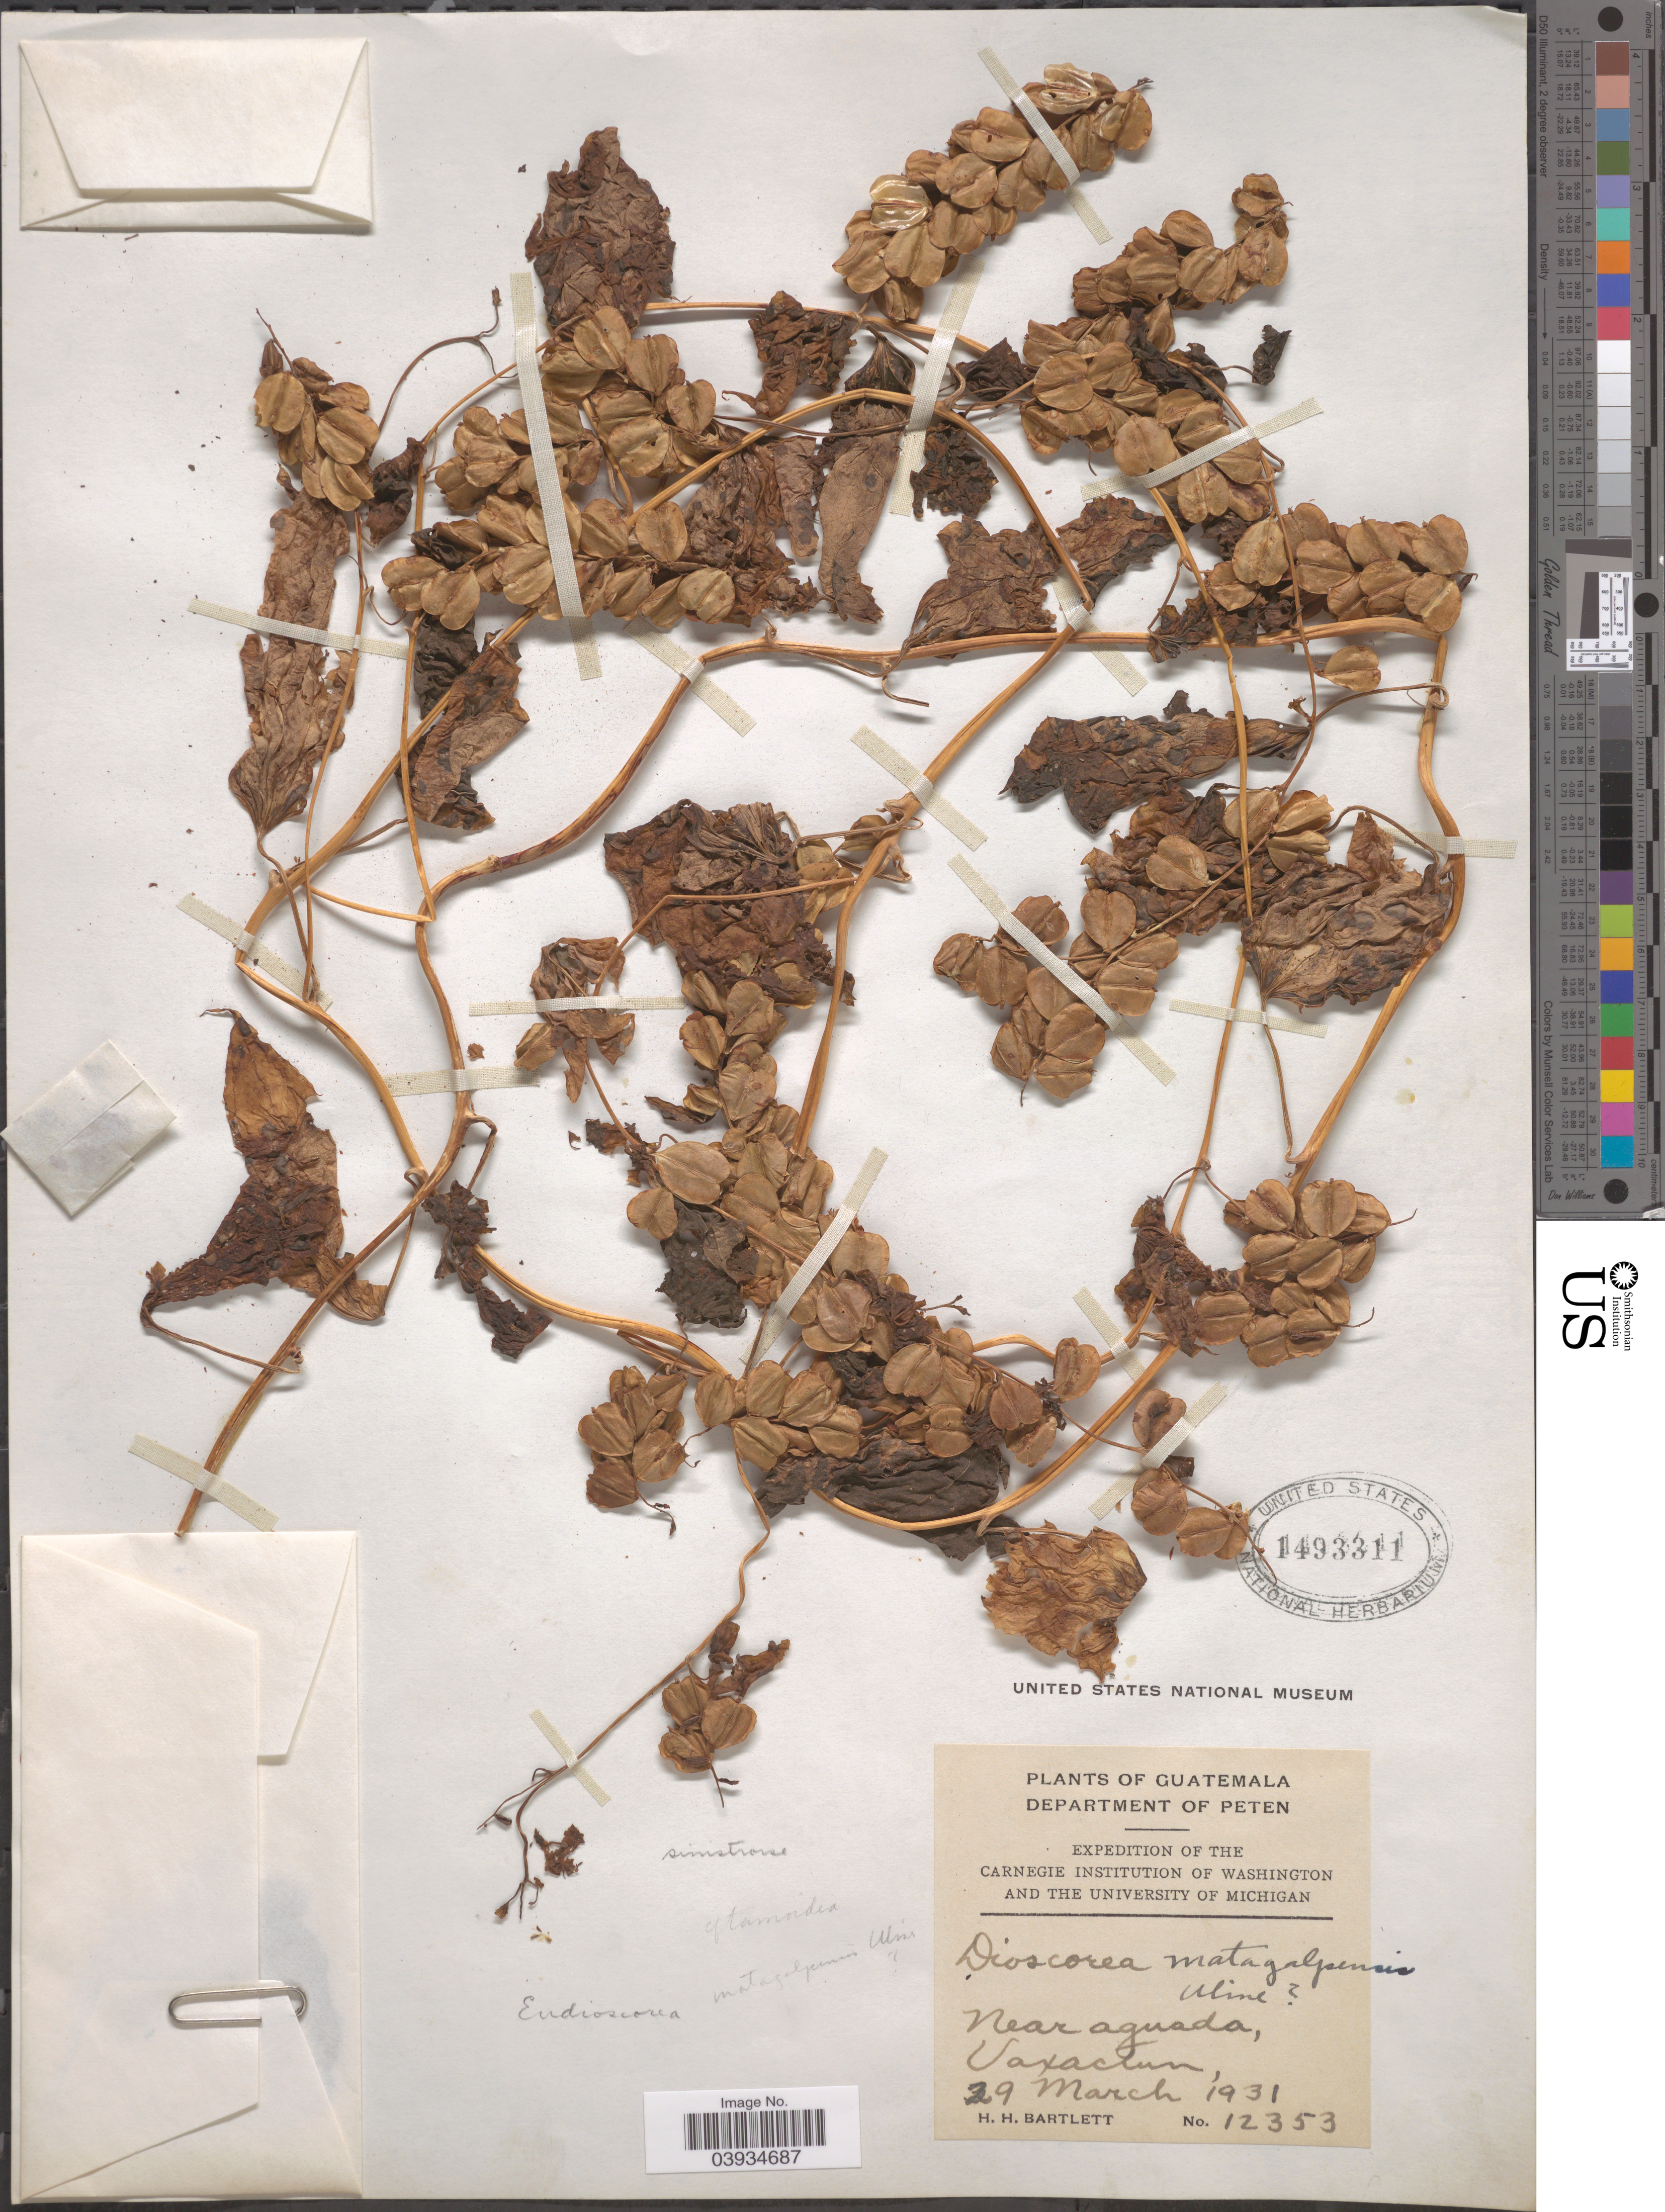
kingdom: Plantae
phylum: Tracheophyta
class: Liliopsida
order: Dioscoreales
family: Dioscoreaceae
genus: Dioscorea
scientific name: Dioscorea matagalpensis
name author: Uline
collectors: H. H. Bartlett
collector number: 12353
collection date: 1931-03-29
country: Guatemala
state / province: El Peten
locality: Department of Peten. Near aguada, Uaxactun.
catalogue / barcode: US 1493311